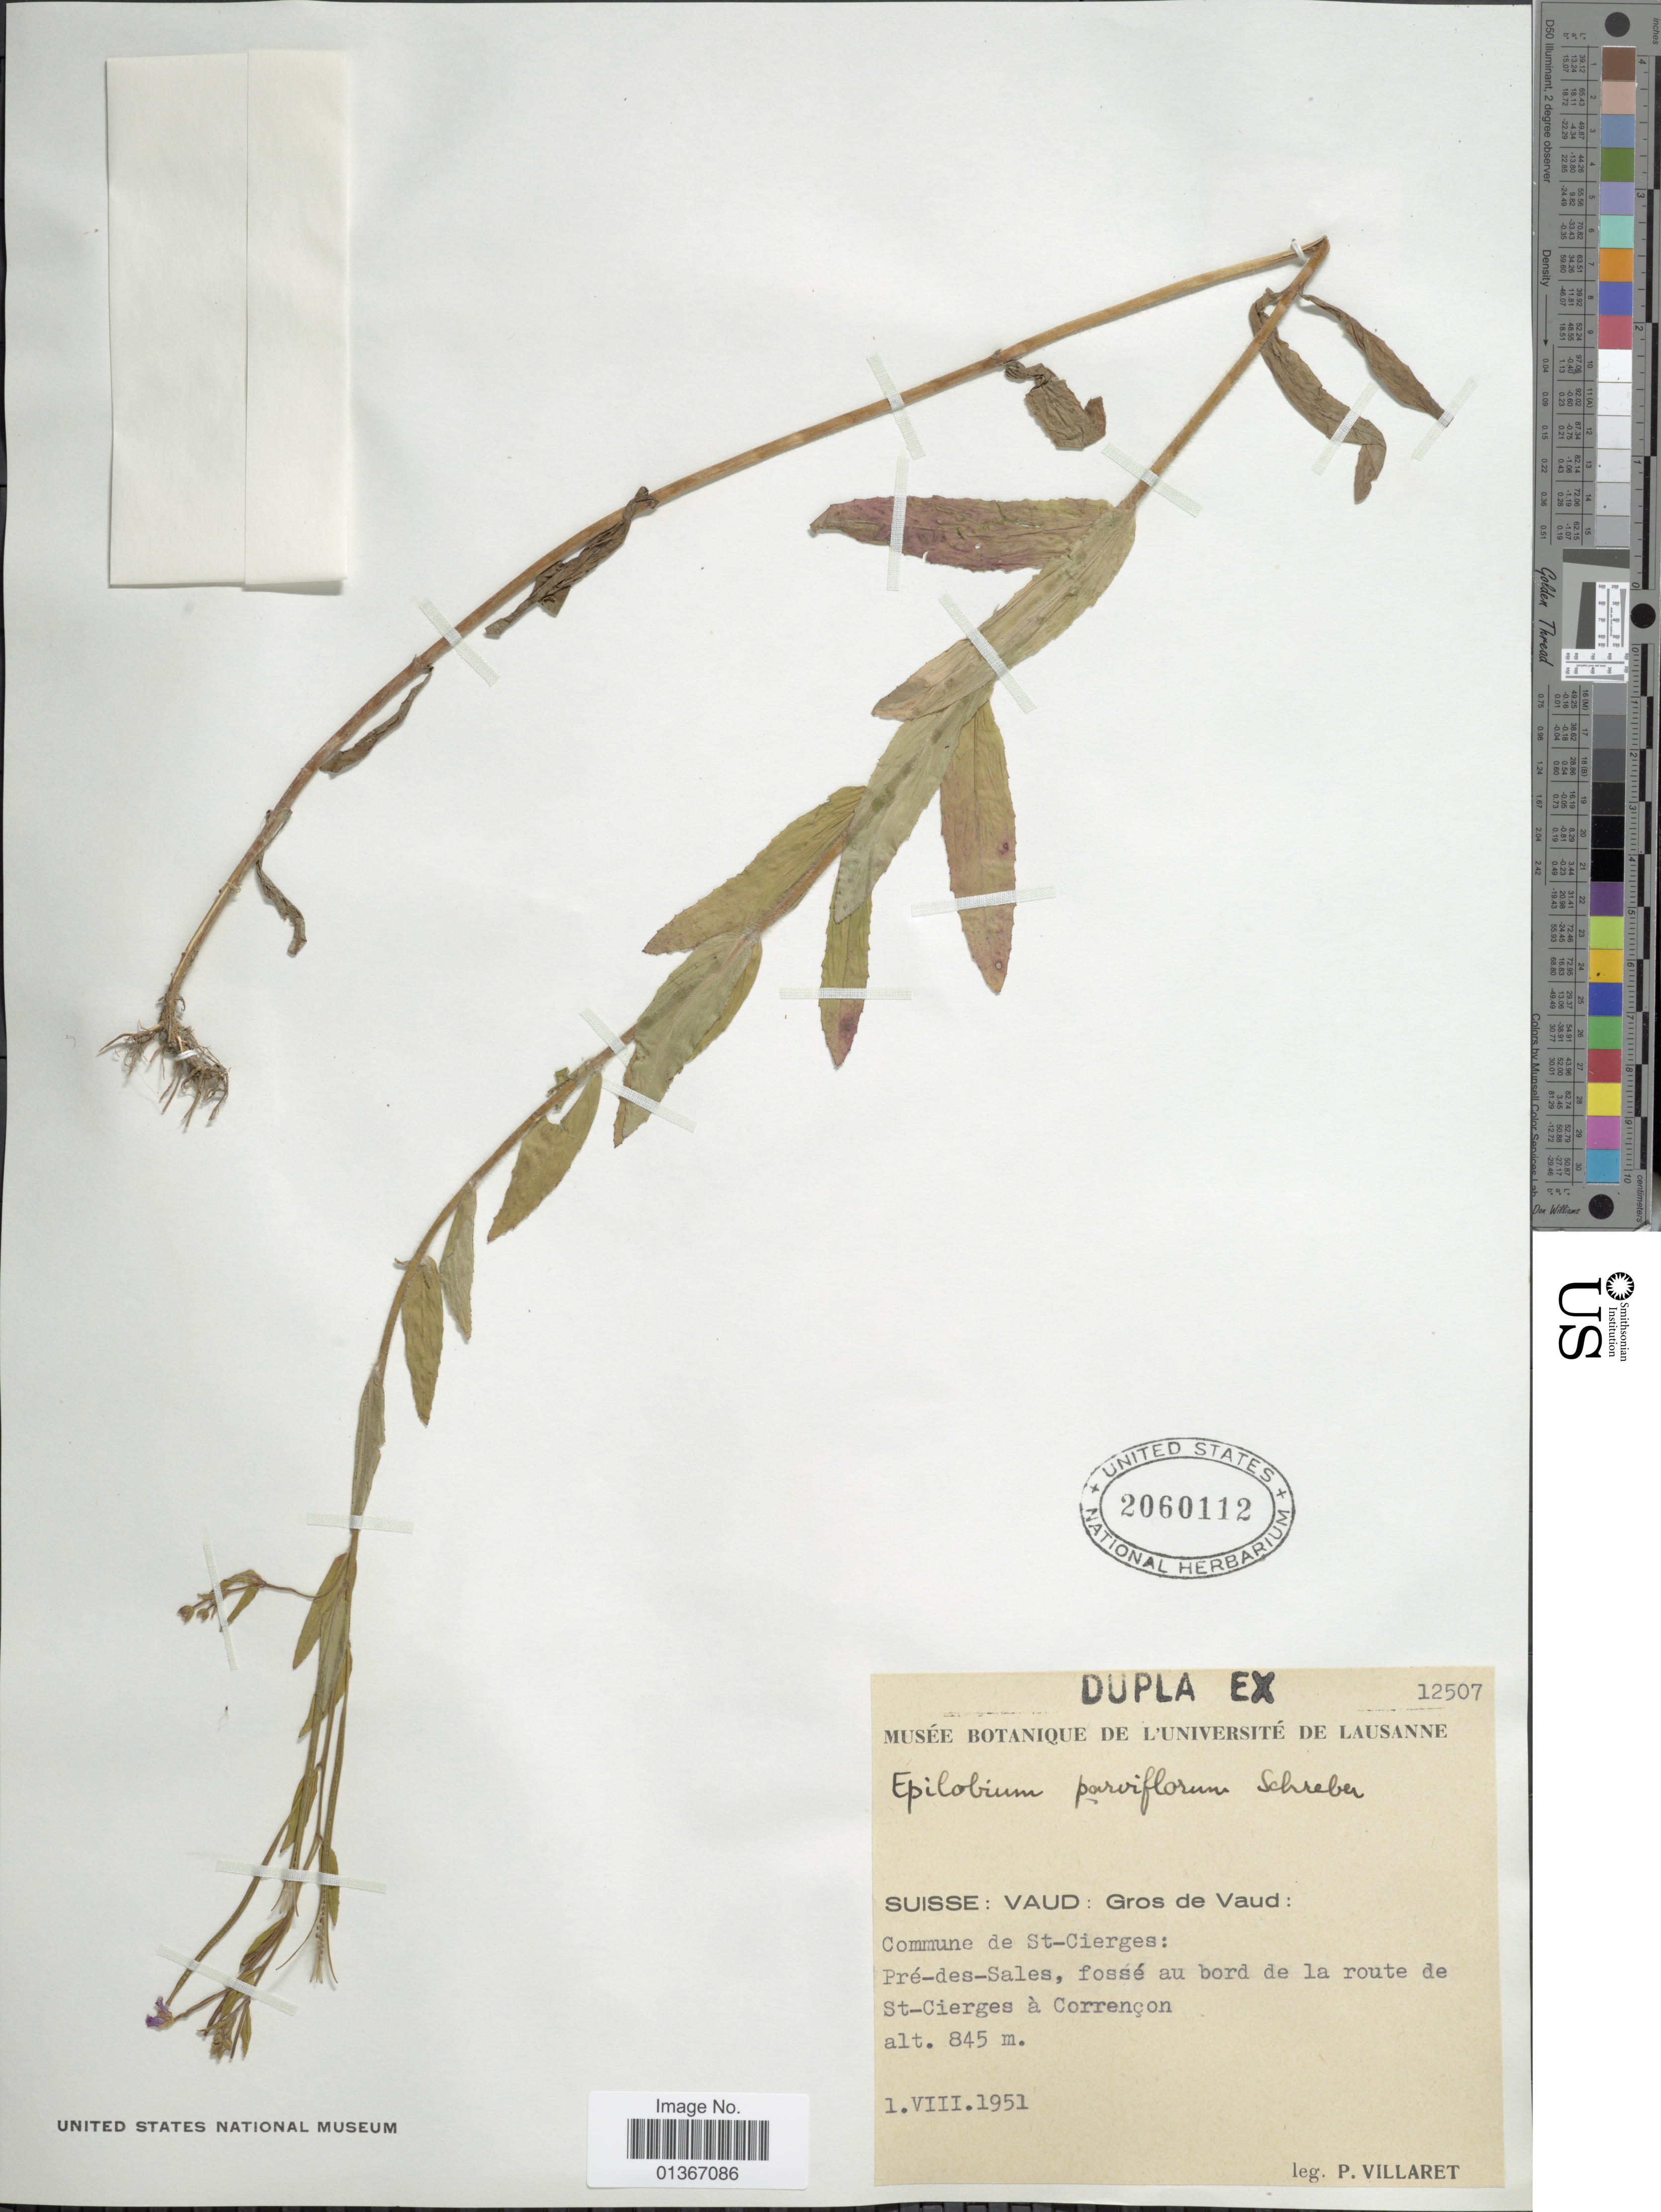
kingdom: Plantae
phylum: Tracheophyta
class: Magnoliopsida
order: Myrtales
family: Onagraceae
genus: Epilobium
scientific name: Epilobium parviflorum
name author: Schreb.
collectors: P. Villaret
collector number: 12507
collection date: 1951-08-01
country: Switzerland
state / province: Vaud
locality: Suisse: Commune de St-Cierges: Pré-des-Sales, fossé au bord de la route de St-Ciergas à Corrençon.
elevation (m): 845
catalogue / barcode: US 2060112